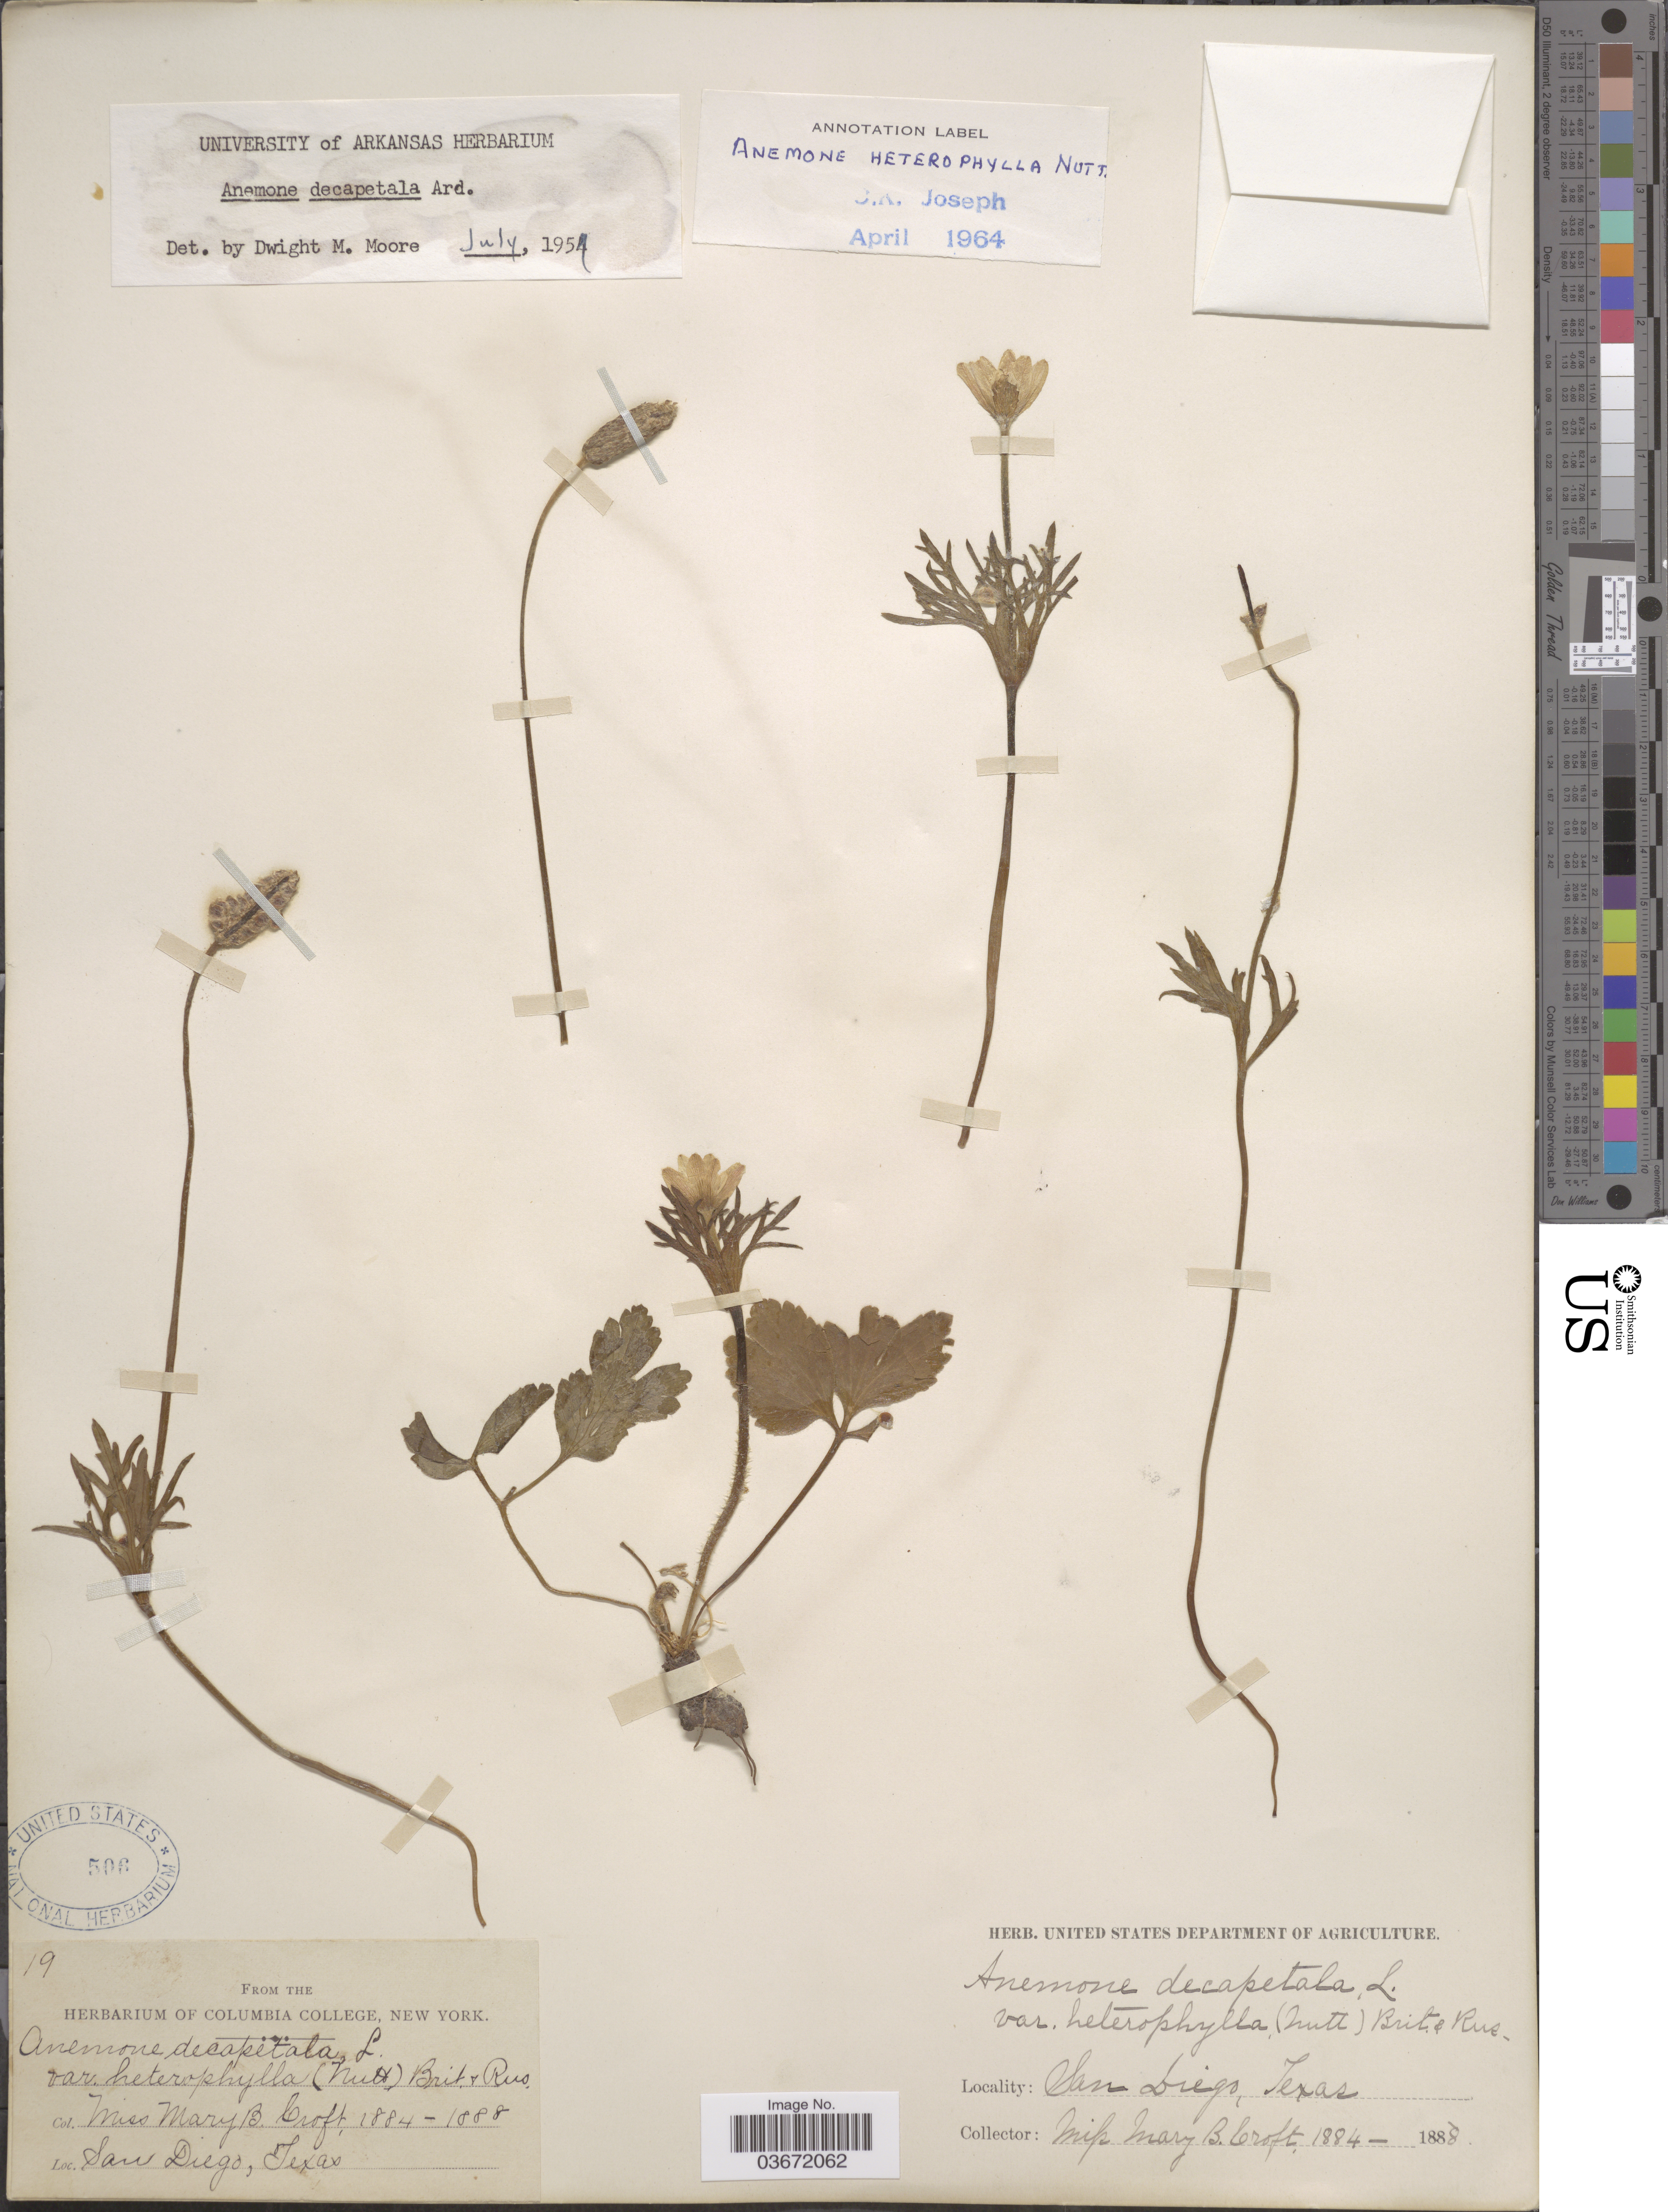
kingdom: Plantae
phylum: Tracheophyta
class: Magnoliopsida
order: Ranunculales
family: Ranunculaceae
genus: Anemone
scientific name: Anemone heterophylla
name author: Nutt. & Alph. Wood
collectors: M. Croft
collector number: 19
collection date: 1884/1888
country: United States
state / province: Texas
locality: San Diego.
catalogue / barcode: US 506